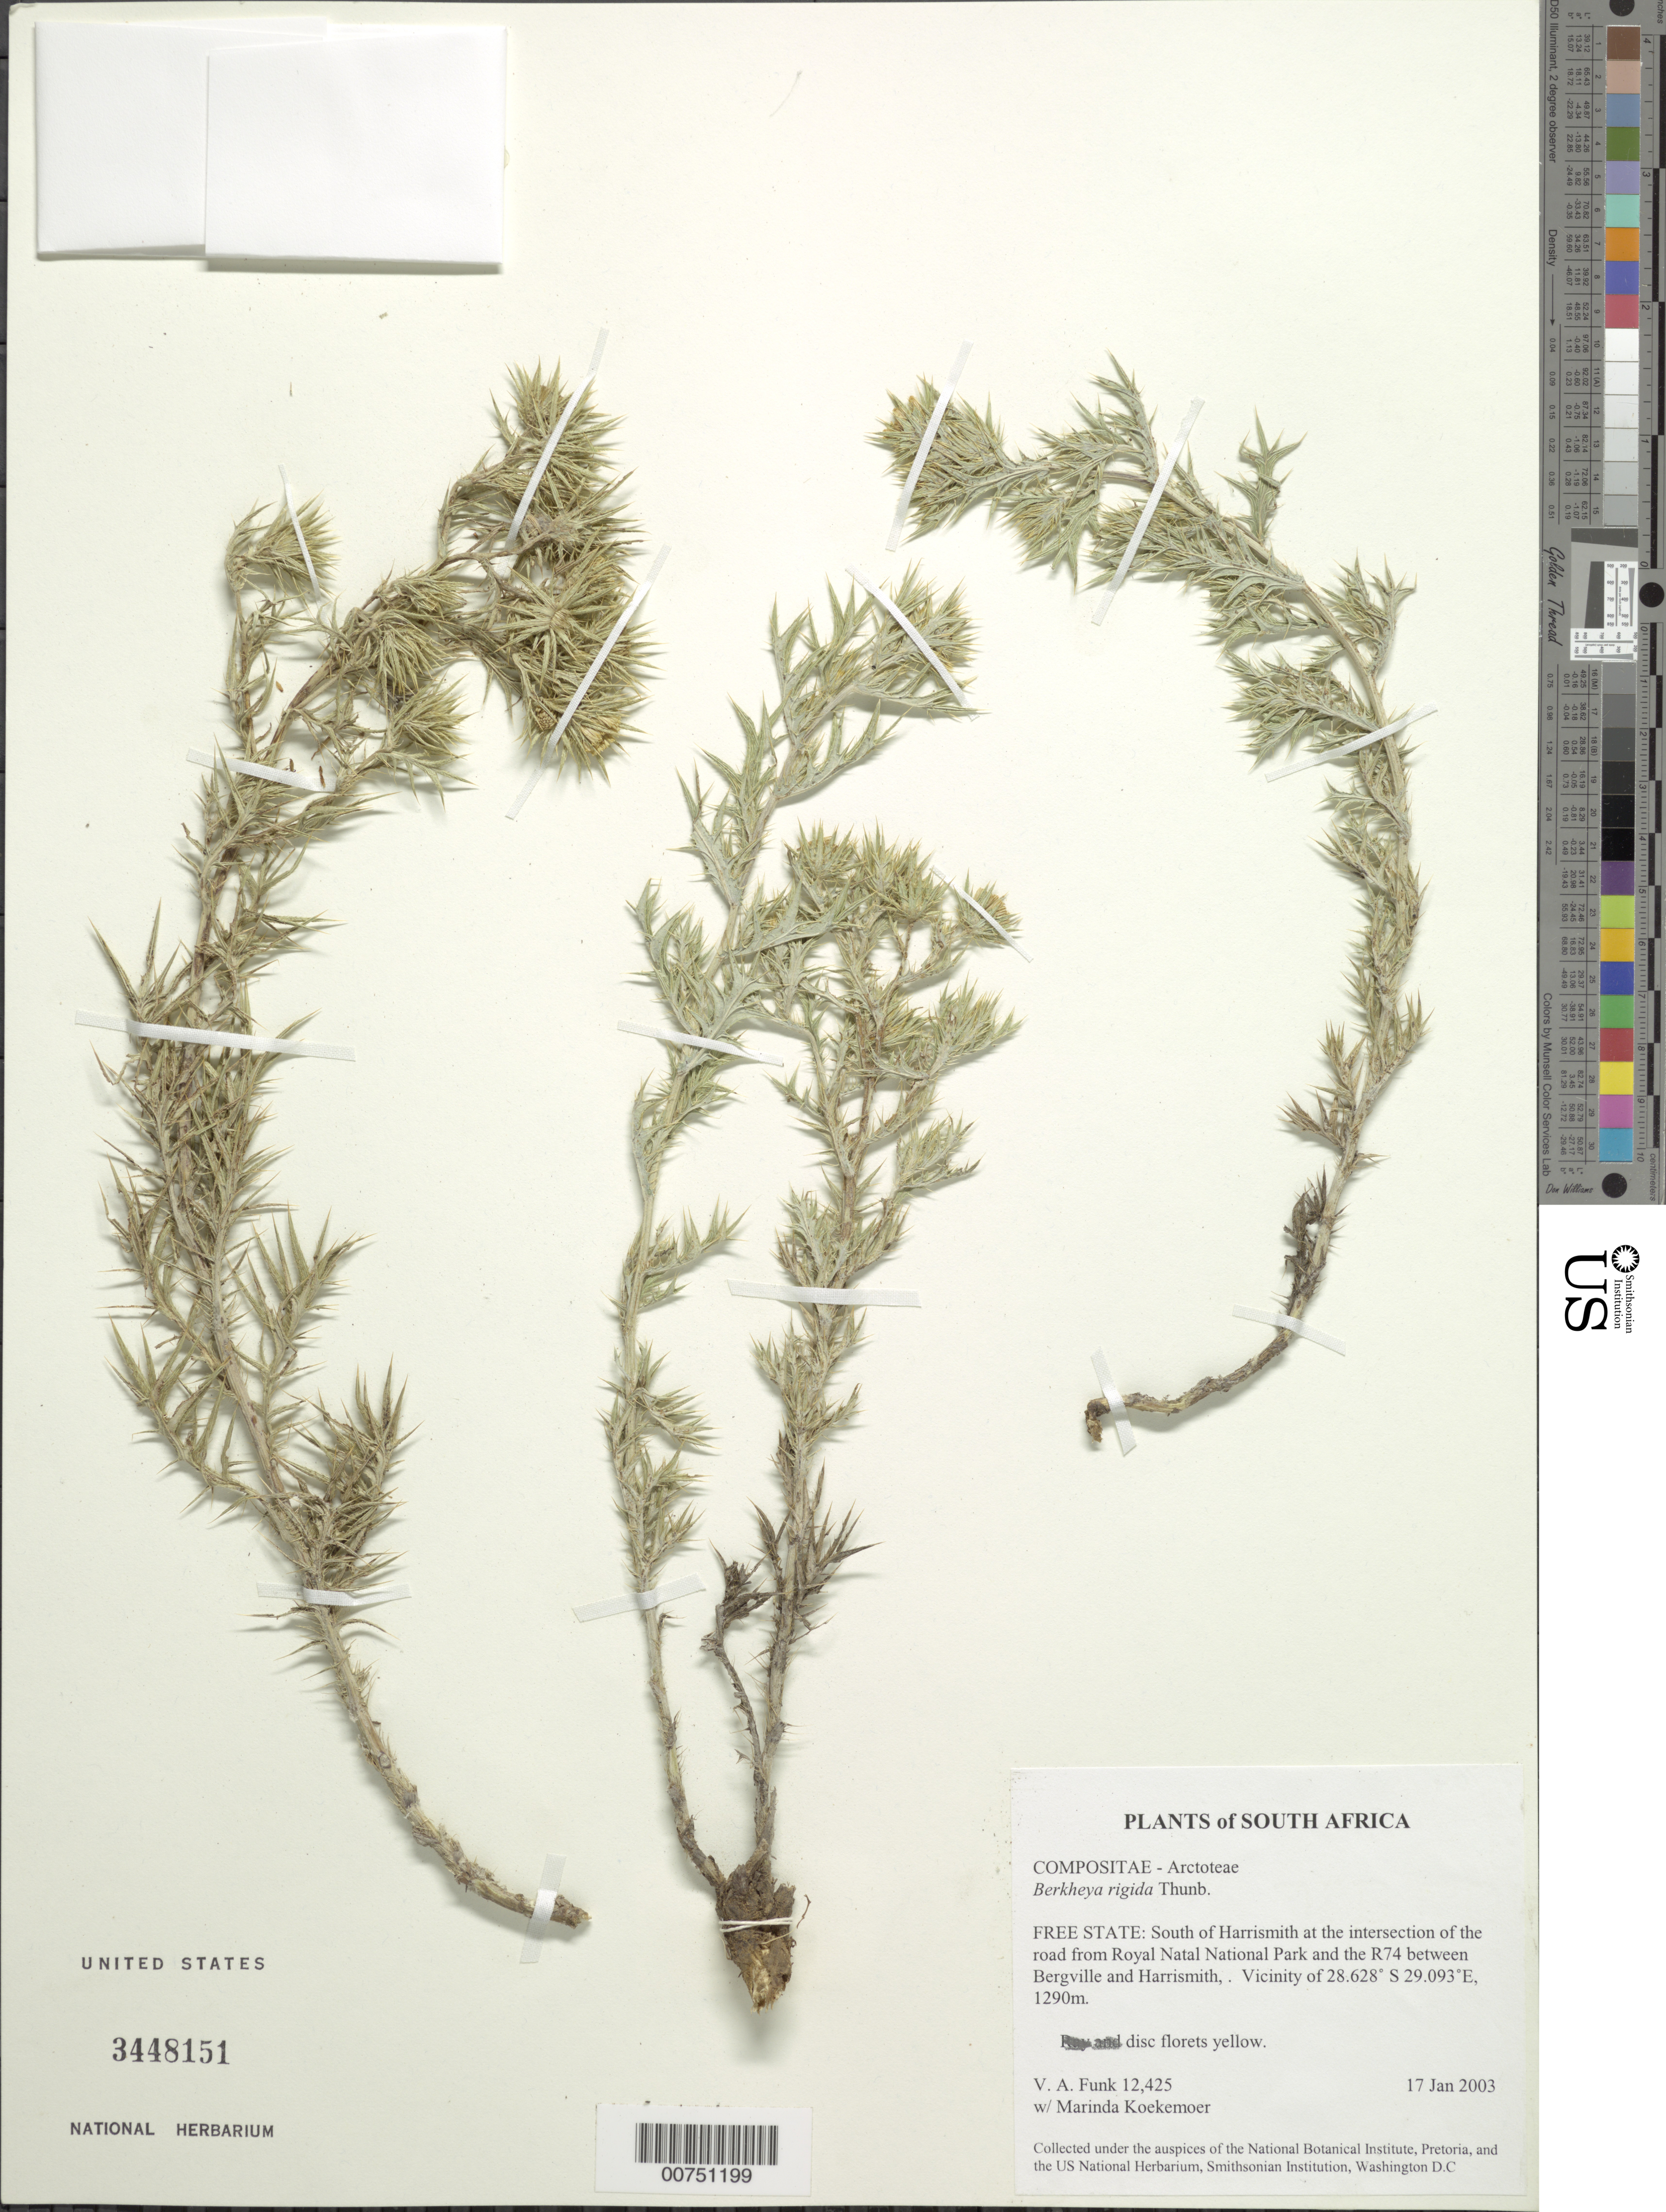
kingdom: Plantae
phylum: Tracheophyta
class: Magnoliopsida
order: Asterales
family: Asteraceae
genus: Berkheya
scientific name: Berkheya rigida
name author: (Thunb.) Bolus & Wolley-Dod ex Adamson & T.M. Salter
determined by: Funk, Vicki A., (BOT), Smithsonian Institution - National Museum of Natural History (UNITED STATES)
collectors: V. Funk & M. Koekemoer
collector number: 12425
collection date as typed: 17 January 2003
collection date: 2003-01-17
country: South Africa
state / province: Free State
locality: Harrismith, S of; at intersection of road from Royal Natal National Park and the R74 between Bergville and Harrismith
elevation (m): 1290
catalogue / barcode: US 3448151